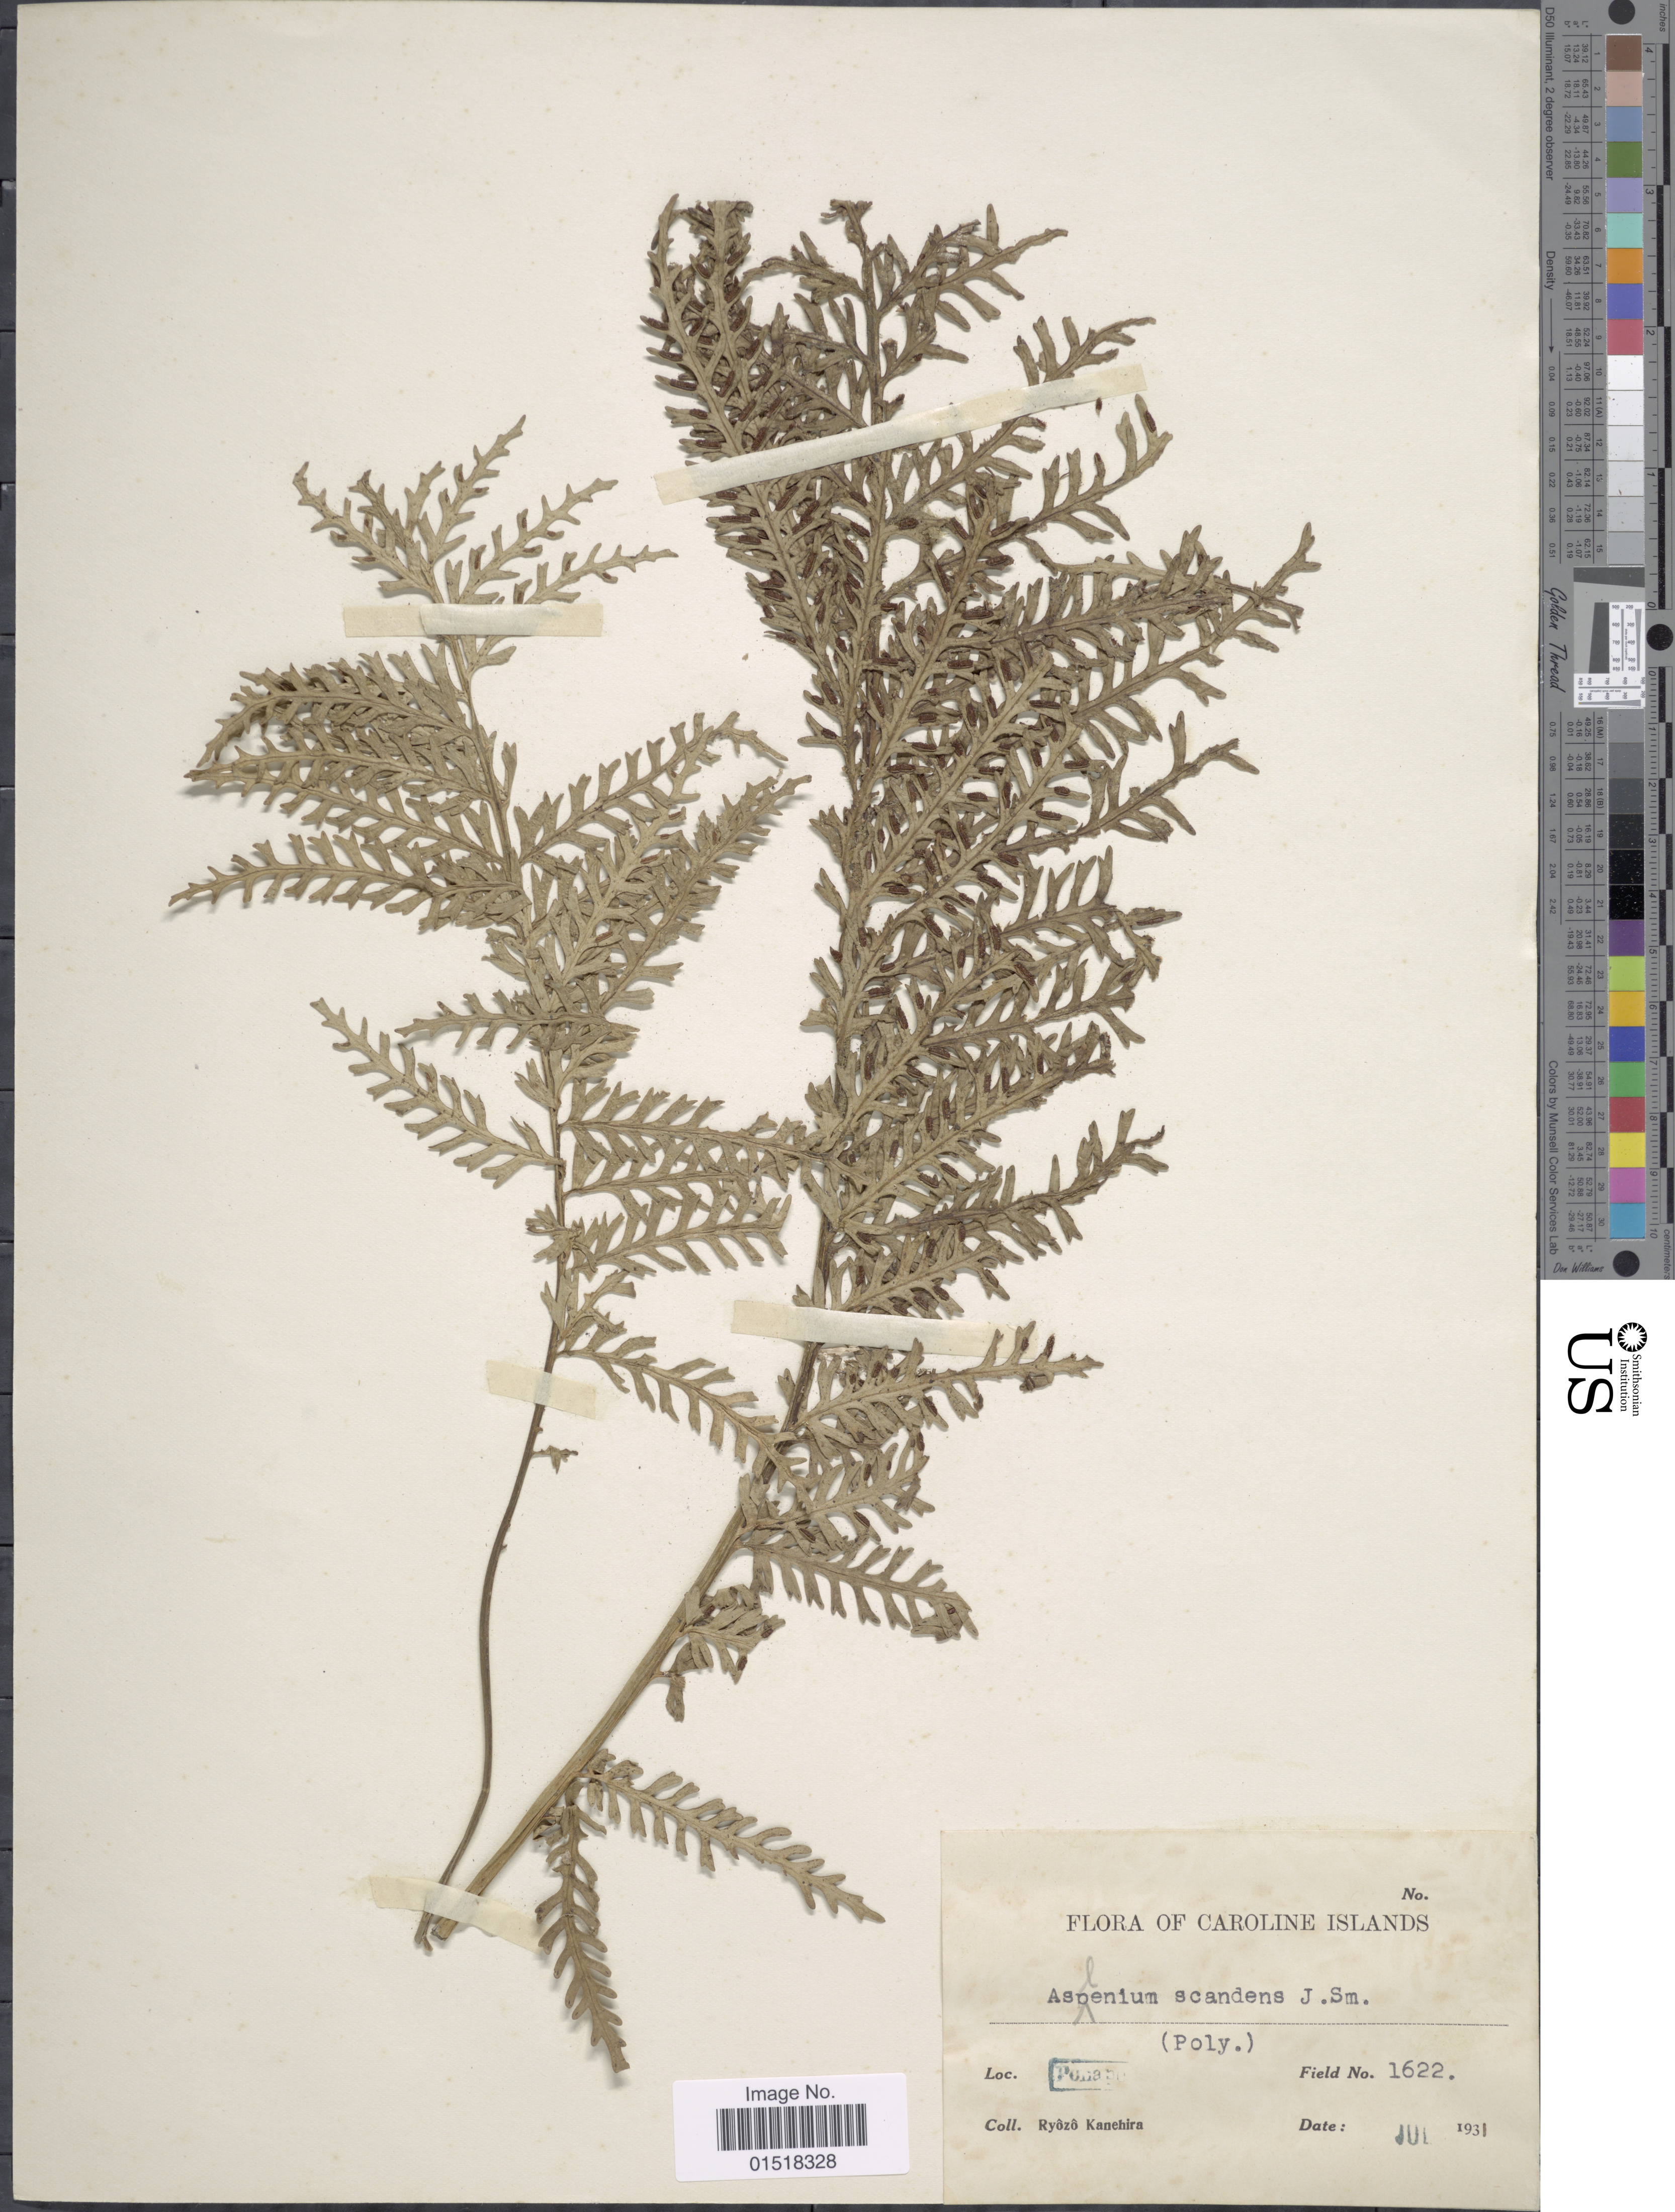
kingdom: Plantae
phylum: Tracheophyta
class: Polypodiopsida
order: Polypodiales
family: Aspleniaceae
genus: Asplenium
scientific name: Asplenium scandens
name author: J. Sm. ex Mett.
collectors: R. Kanehira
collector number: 1622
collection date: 1931-07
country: Micronesia, Federated States of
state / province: Pohnpei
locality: Caroline Islands. Ponape.